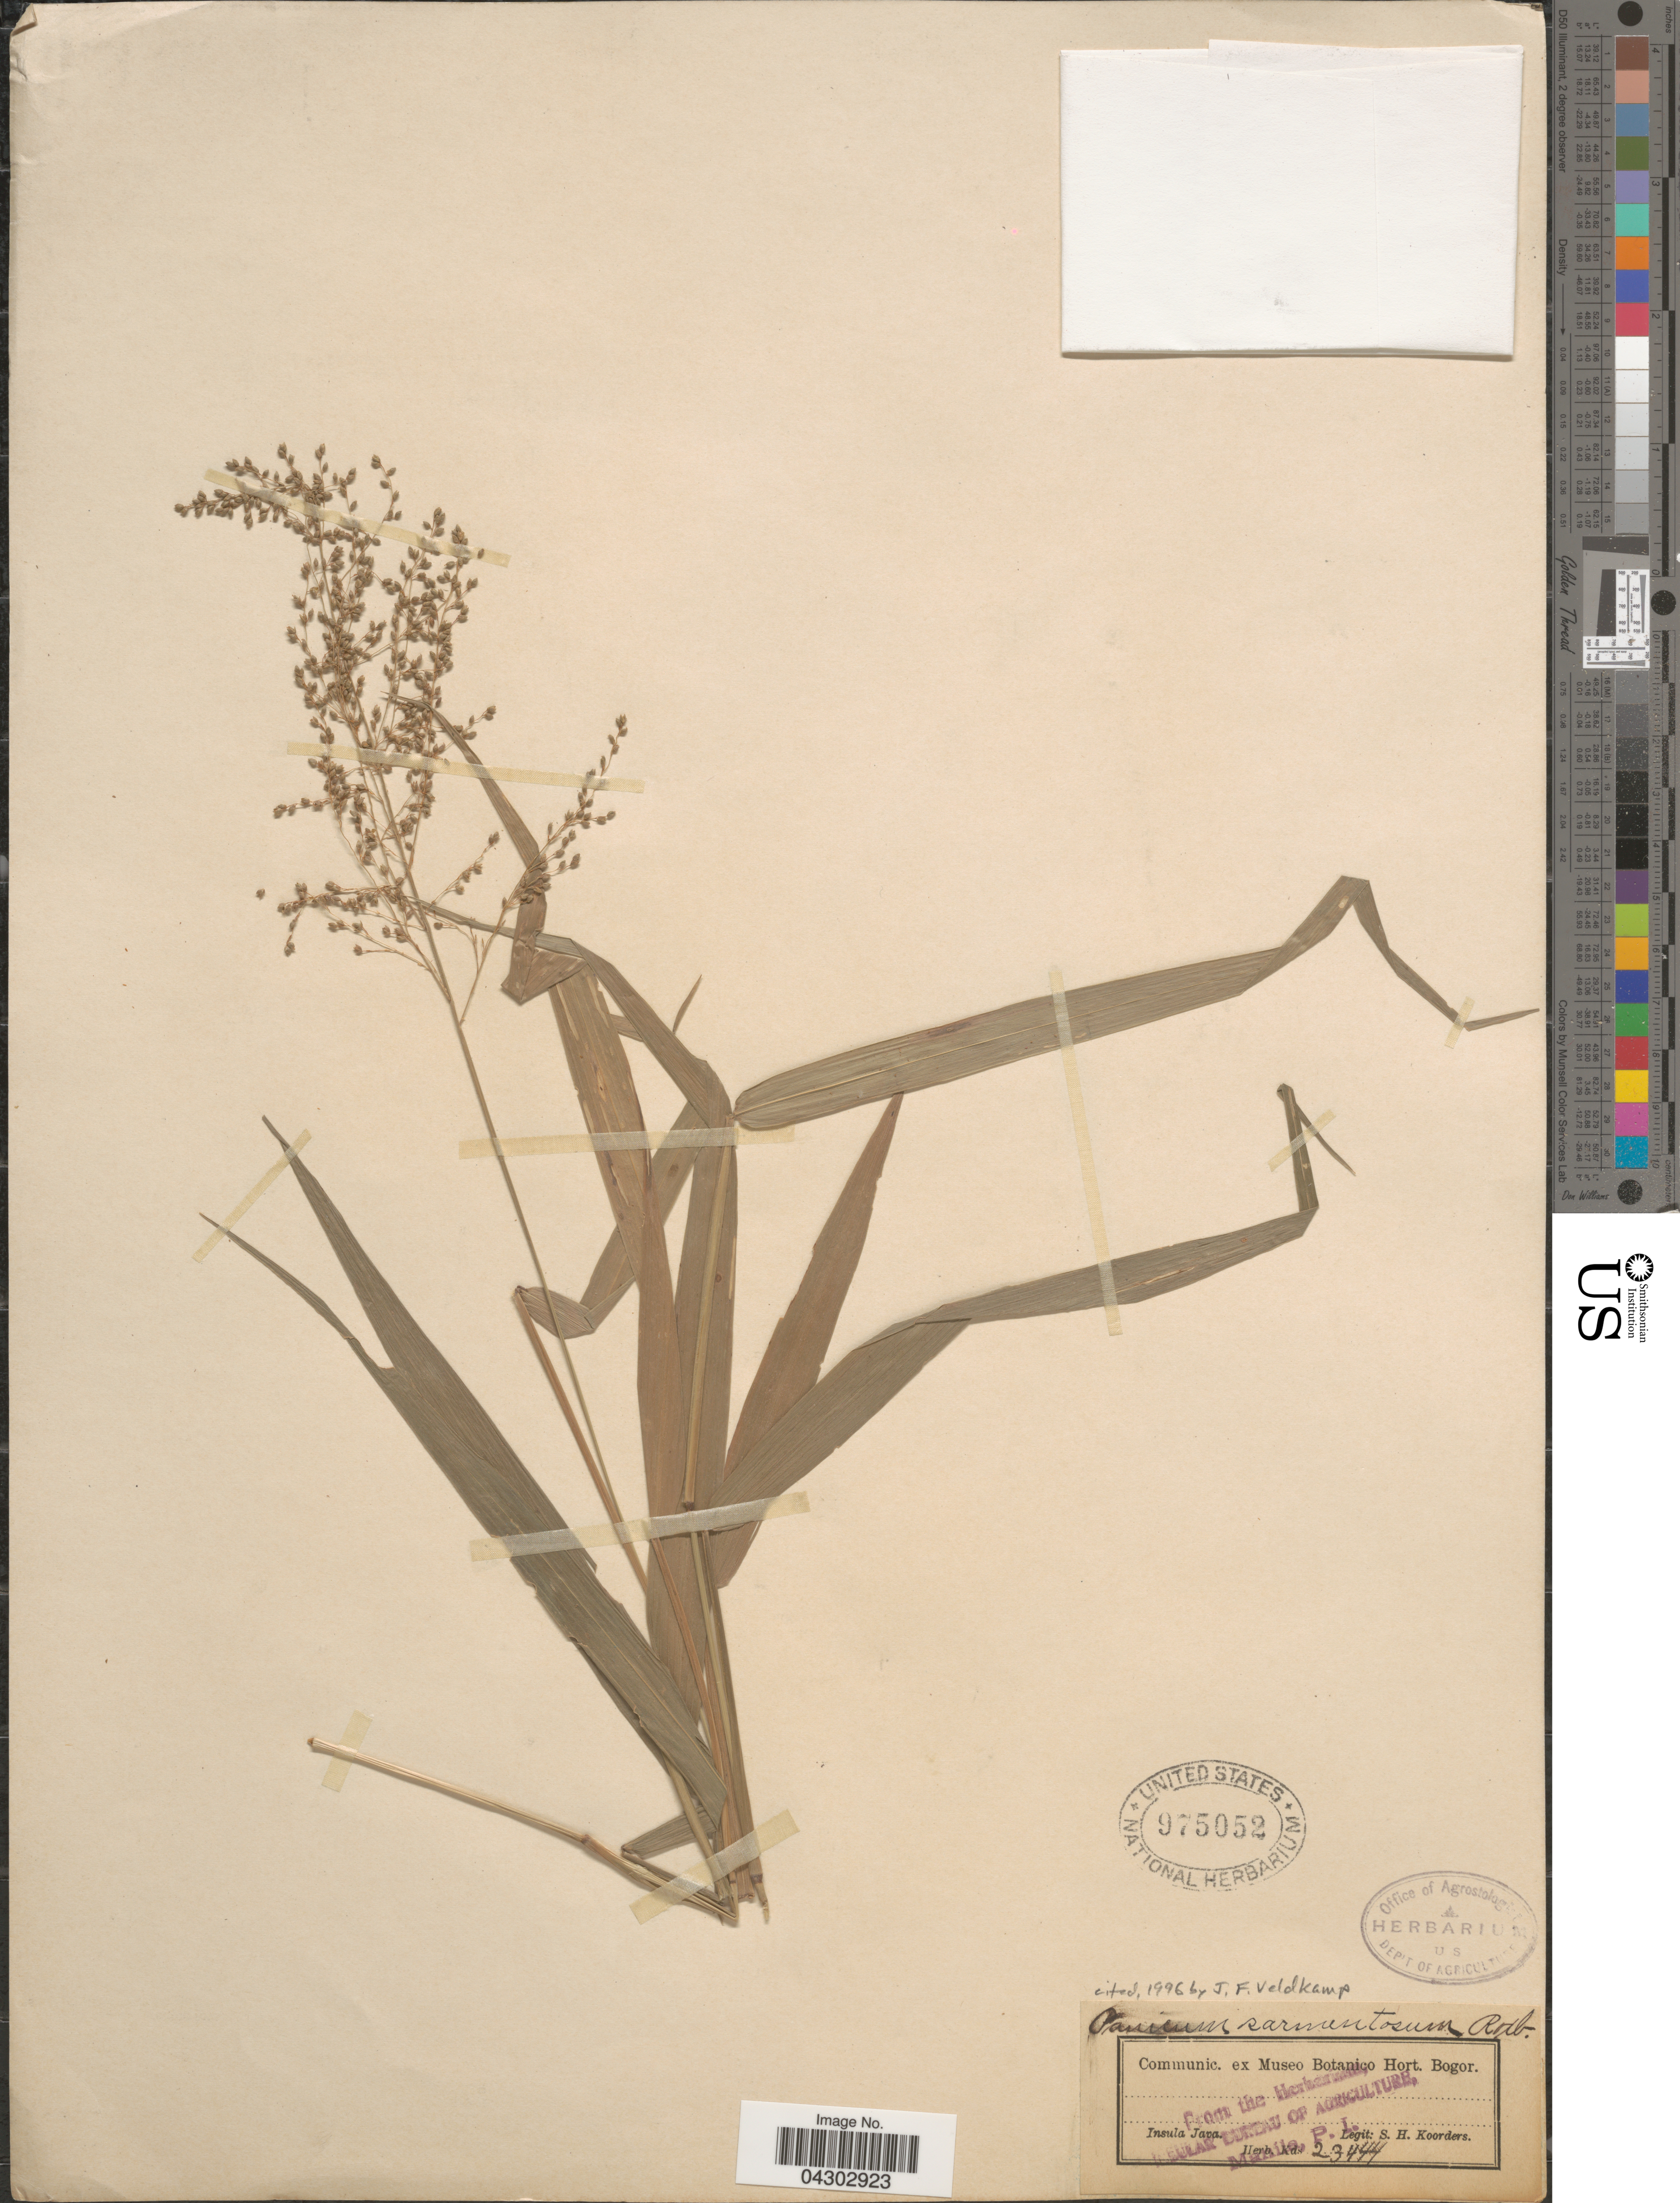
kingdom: Plantae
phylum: Tracheophyta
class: Liliopsida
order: Poales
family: Poaceae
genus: Panicum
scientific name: Panicum sarmentosum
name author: Roxb.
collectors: S. H. Koorders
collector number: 23444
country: Indonesia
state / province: Java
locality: Insula Java.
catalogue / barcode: US 975052